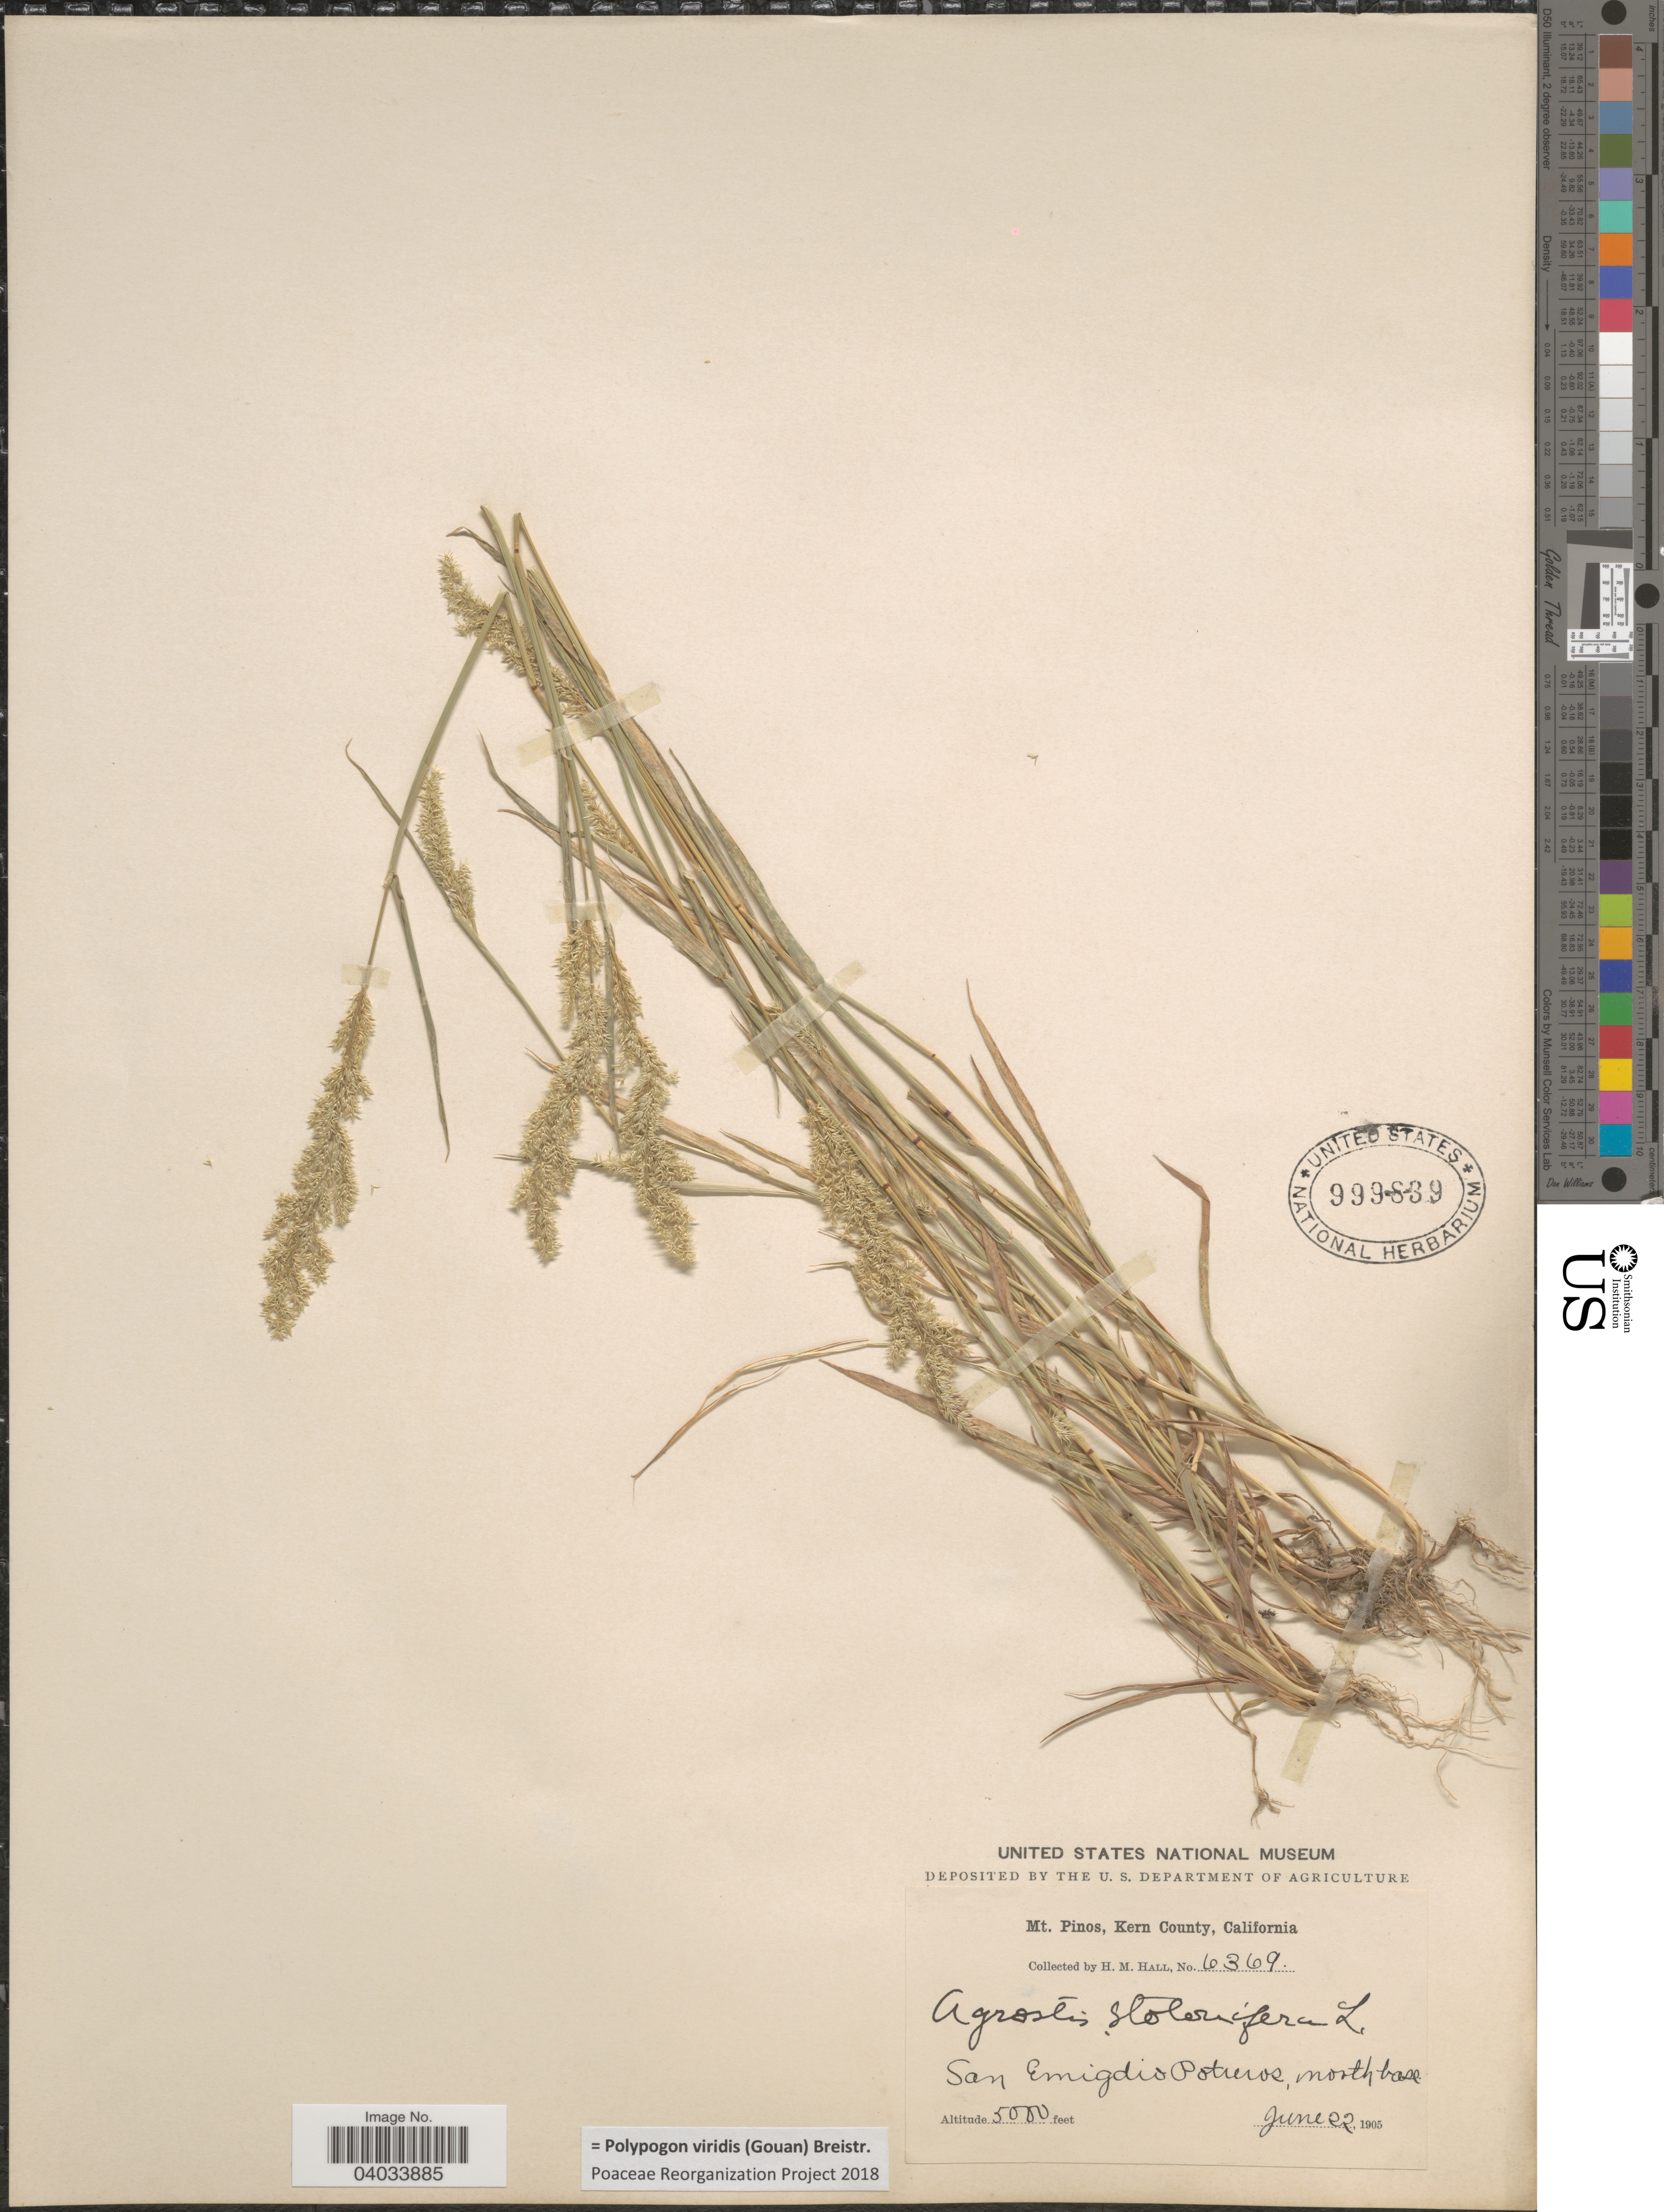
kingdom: Plantae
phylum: Tracheophyta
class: Liliopsida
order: Poales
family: Poaceae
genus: Polypogon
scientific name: Polypogon viridis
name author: (Gouan) Breistroffer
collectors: H. M. Hall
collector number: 6369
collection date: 1905-06-22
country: United States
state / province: California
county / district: Kern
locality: Mt. Pinos, Kern County. San Emigdio Potreros, north base.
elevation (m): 1524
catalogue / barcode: US 999839